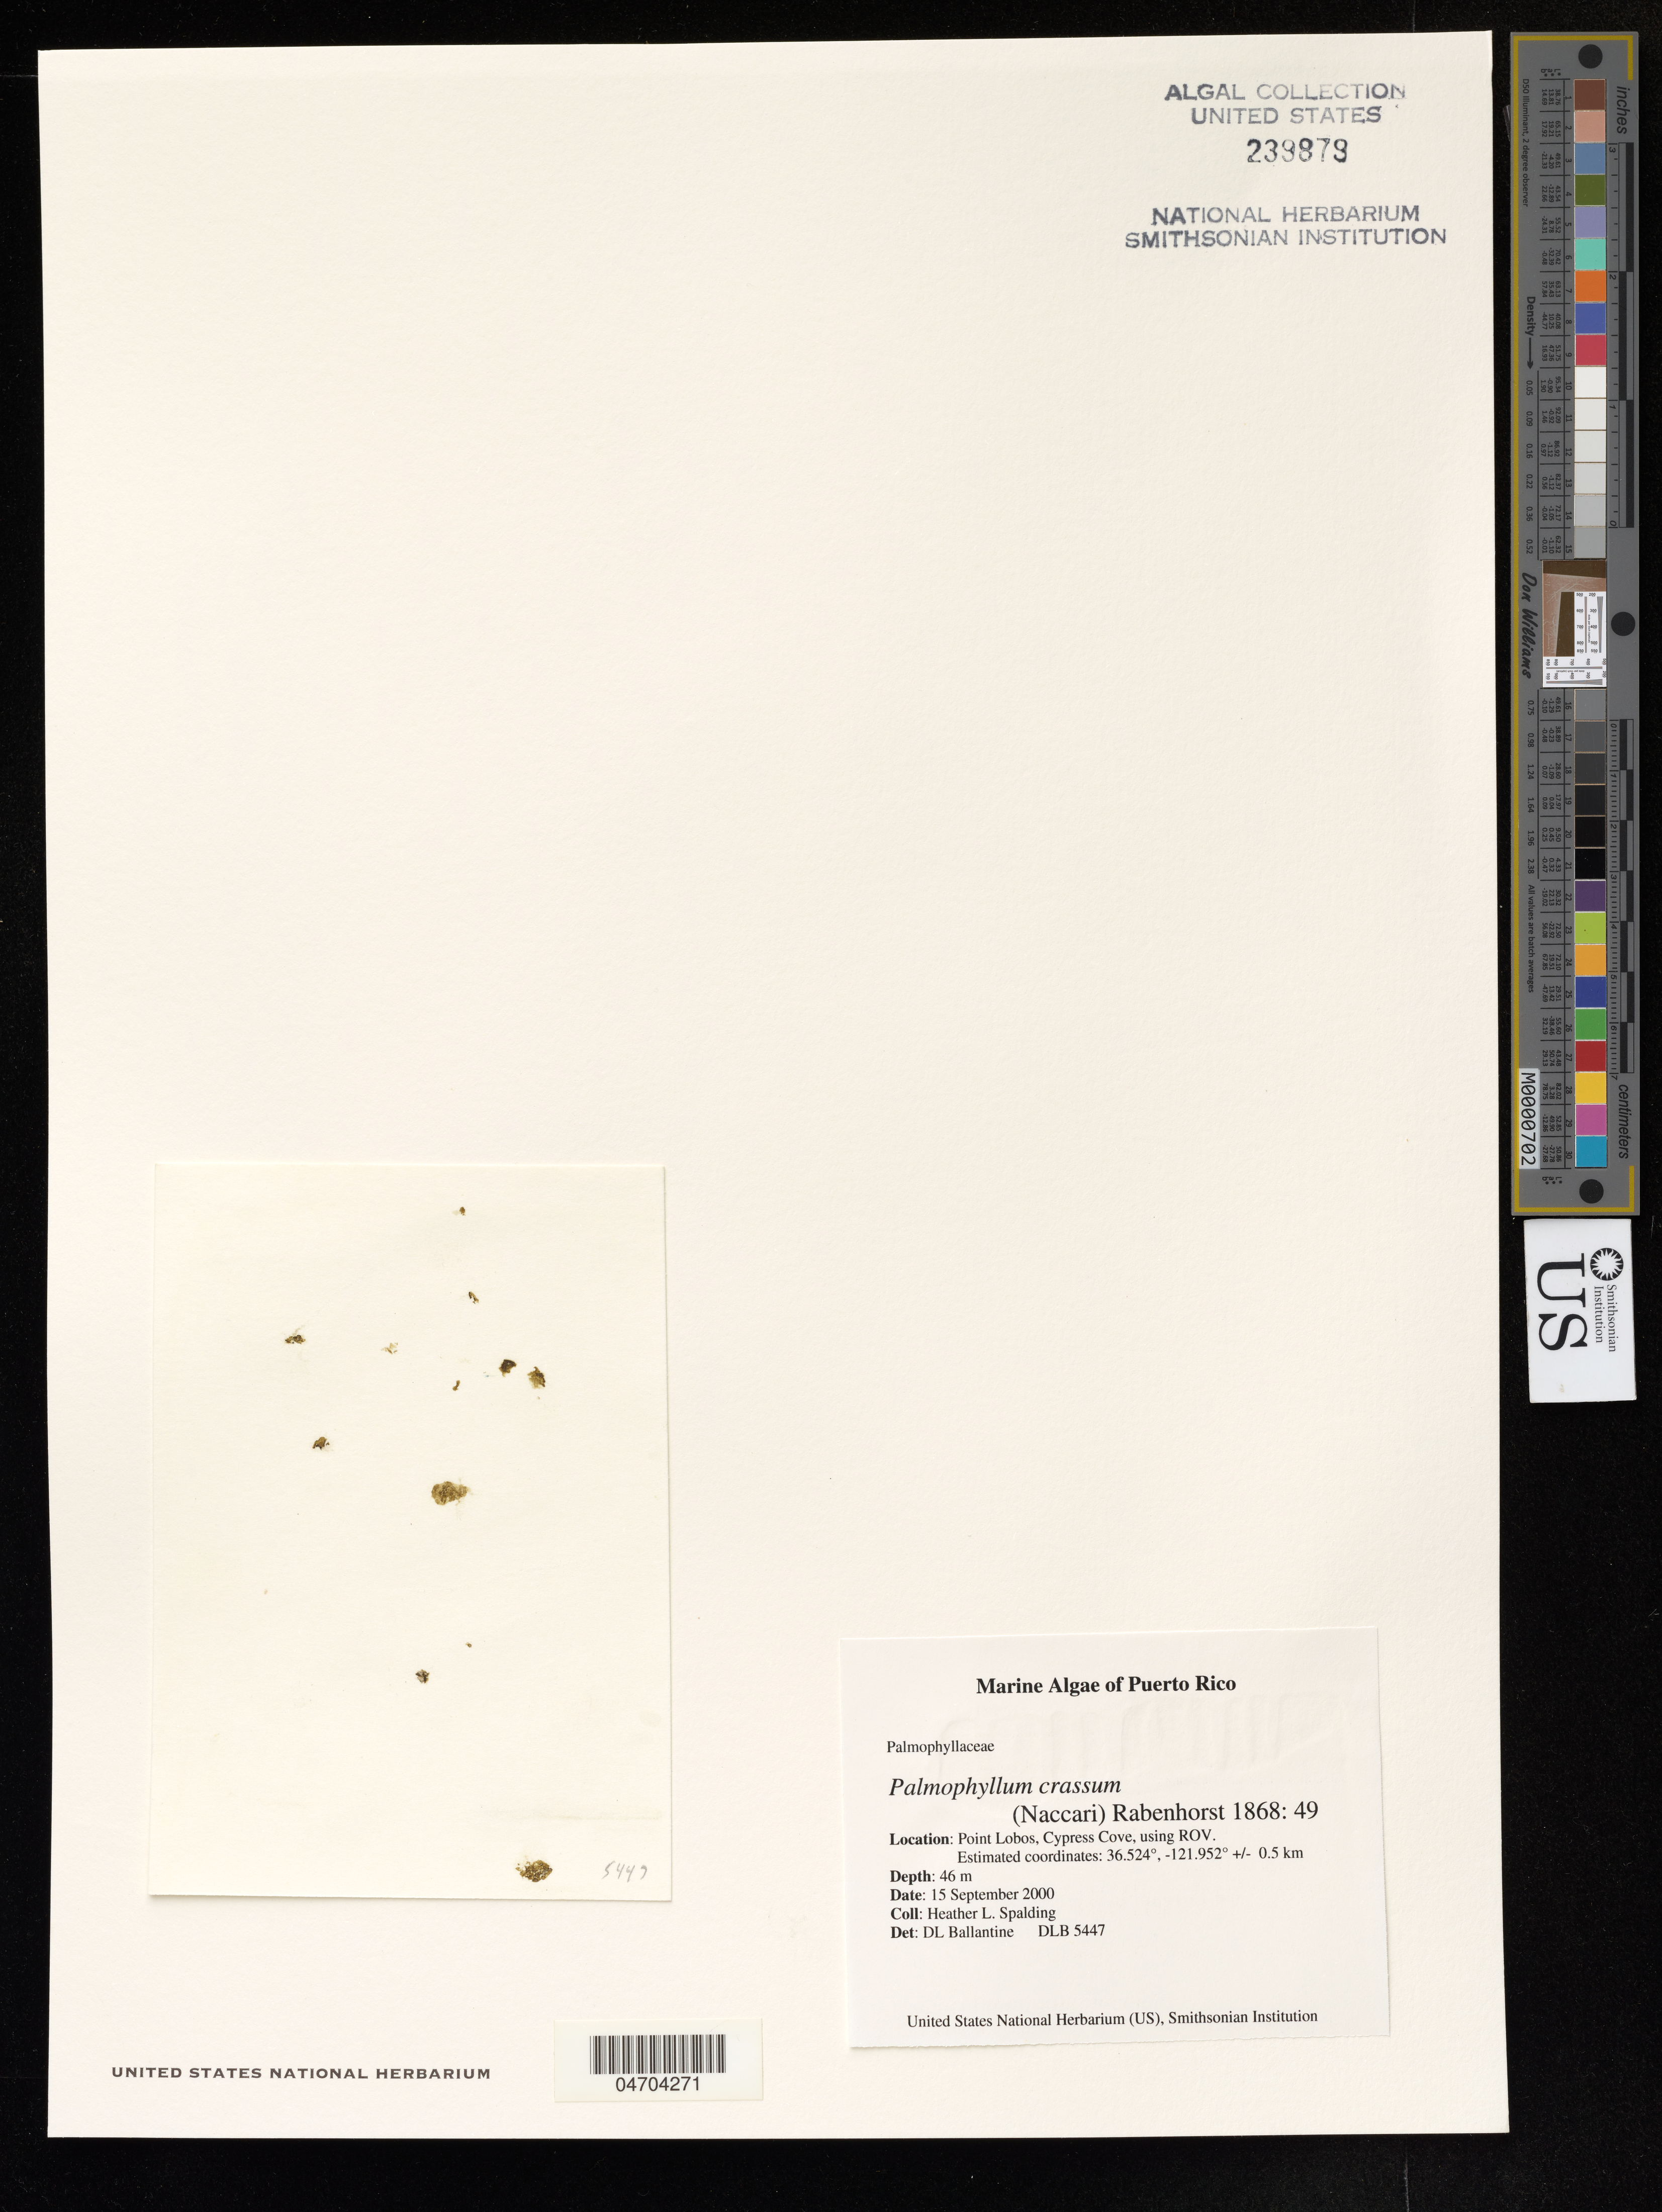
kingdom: Plantae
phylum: Chlorophyta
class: Palmophyllophyceae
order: Palmophyllales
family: Palmophyllaceae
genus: Palmophyllum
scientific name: Palmophyllum crassum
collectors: D. Ballantine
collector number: DLB5447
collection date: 2000-09-15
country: Puerto Rico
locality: Point Lobos, Cypress Cove, using ROV.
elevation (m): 46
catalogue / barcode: US 239879